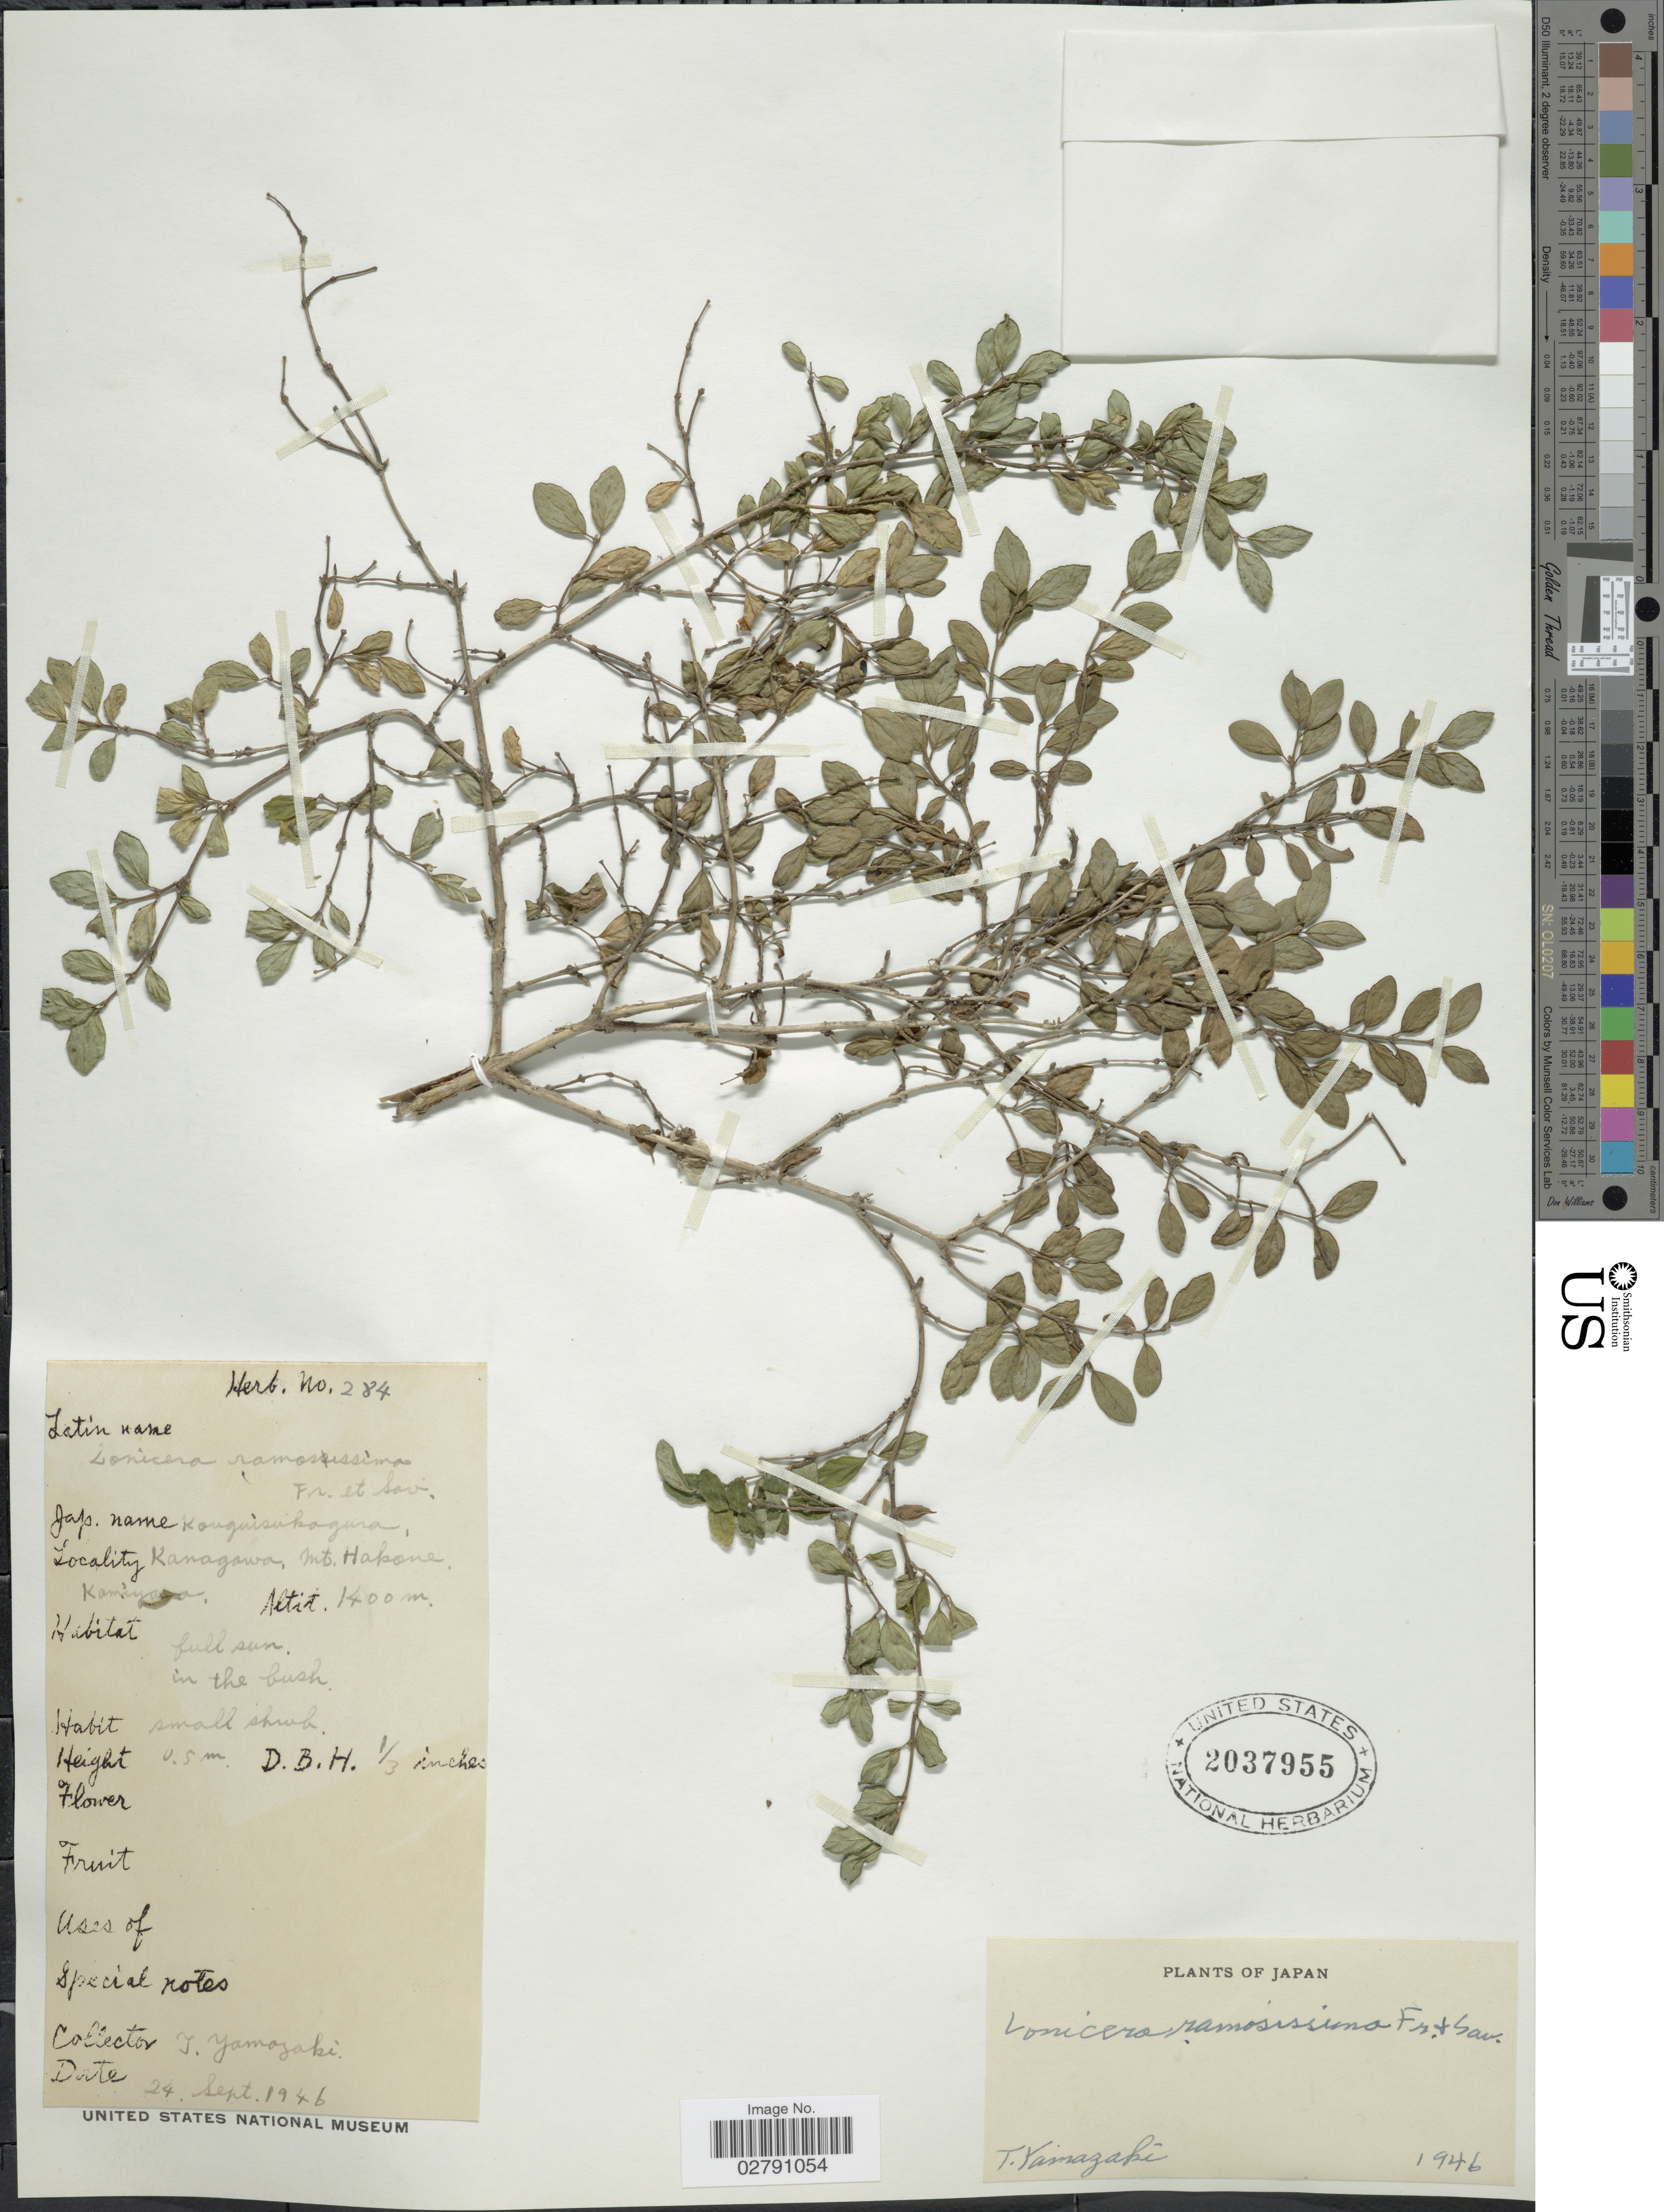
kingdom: Plantae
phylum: Tracheophyta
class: Magnoliopsida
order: Dipsacales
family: Caprifoliaceae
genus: Lonicera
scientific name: Lonicera ramosissima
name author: Franch. & Sav. ex Maxim.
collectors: T. Yamazaki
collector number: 284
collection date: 1946-09-24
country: Japan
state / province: Kanagawa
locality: Mt. Hakane Kamiya [illegible text]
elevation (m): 1400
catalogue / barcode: US 2037955